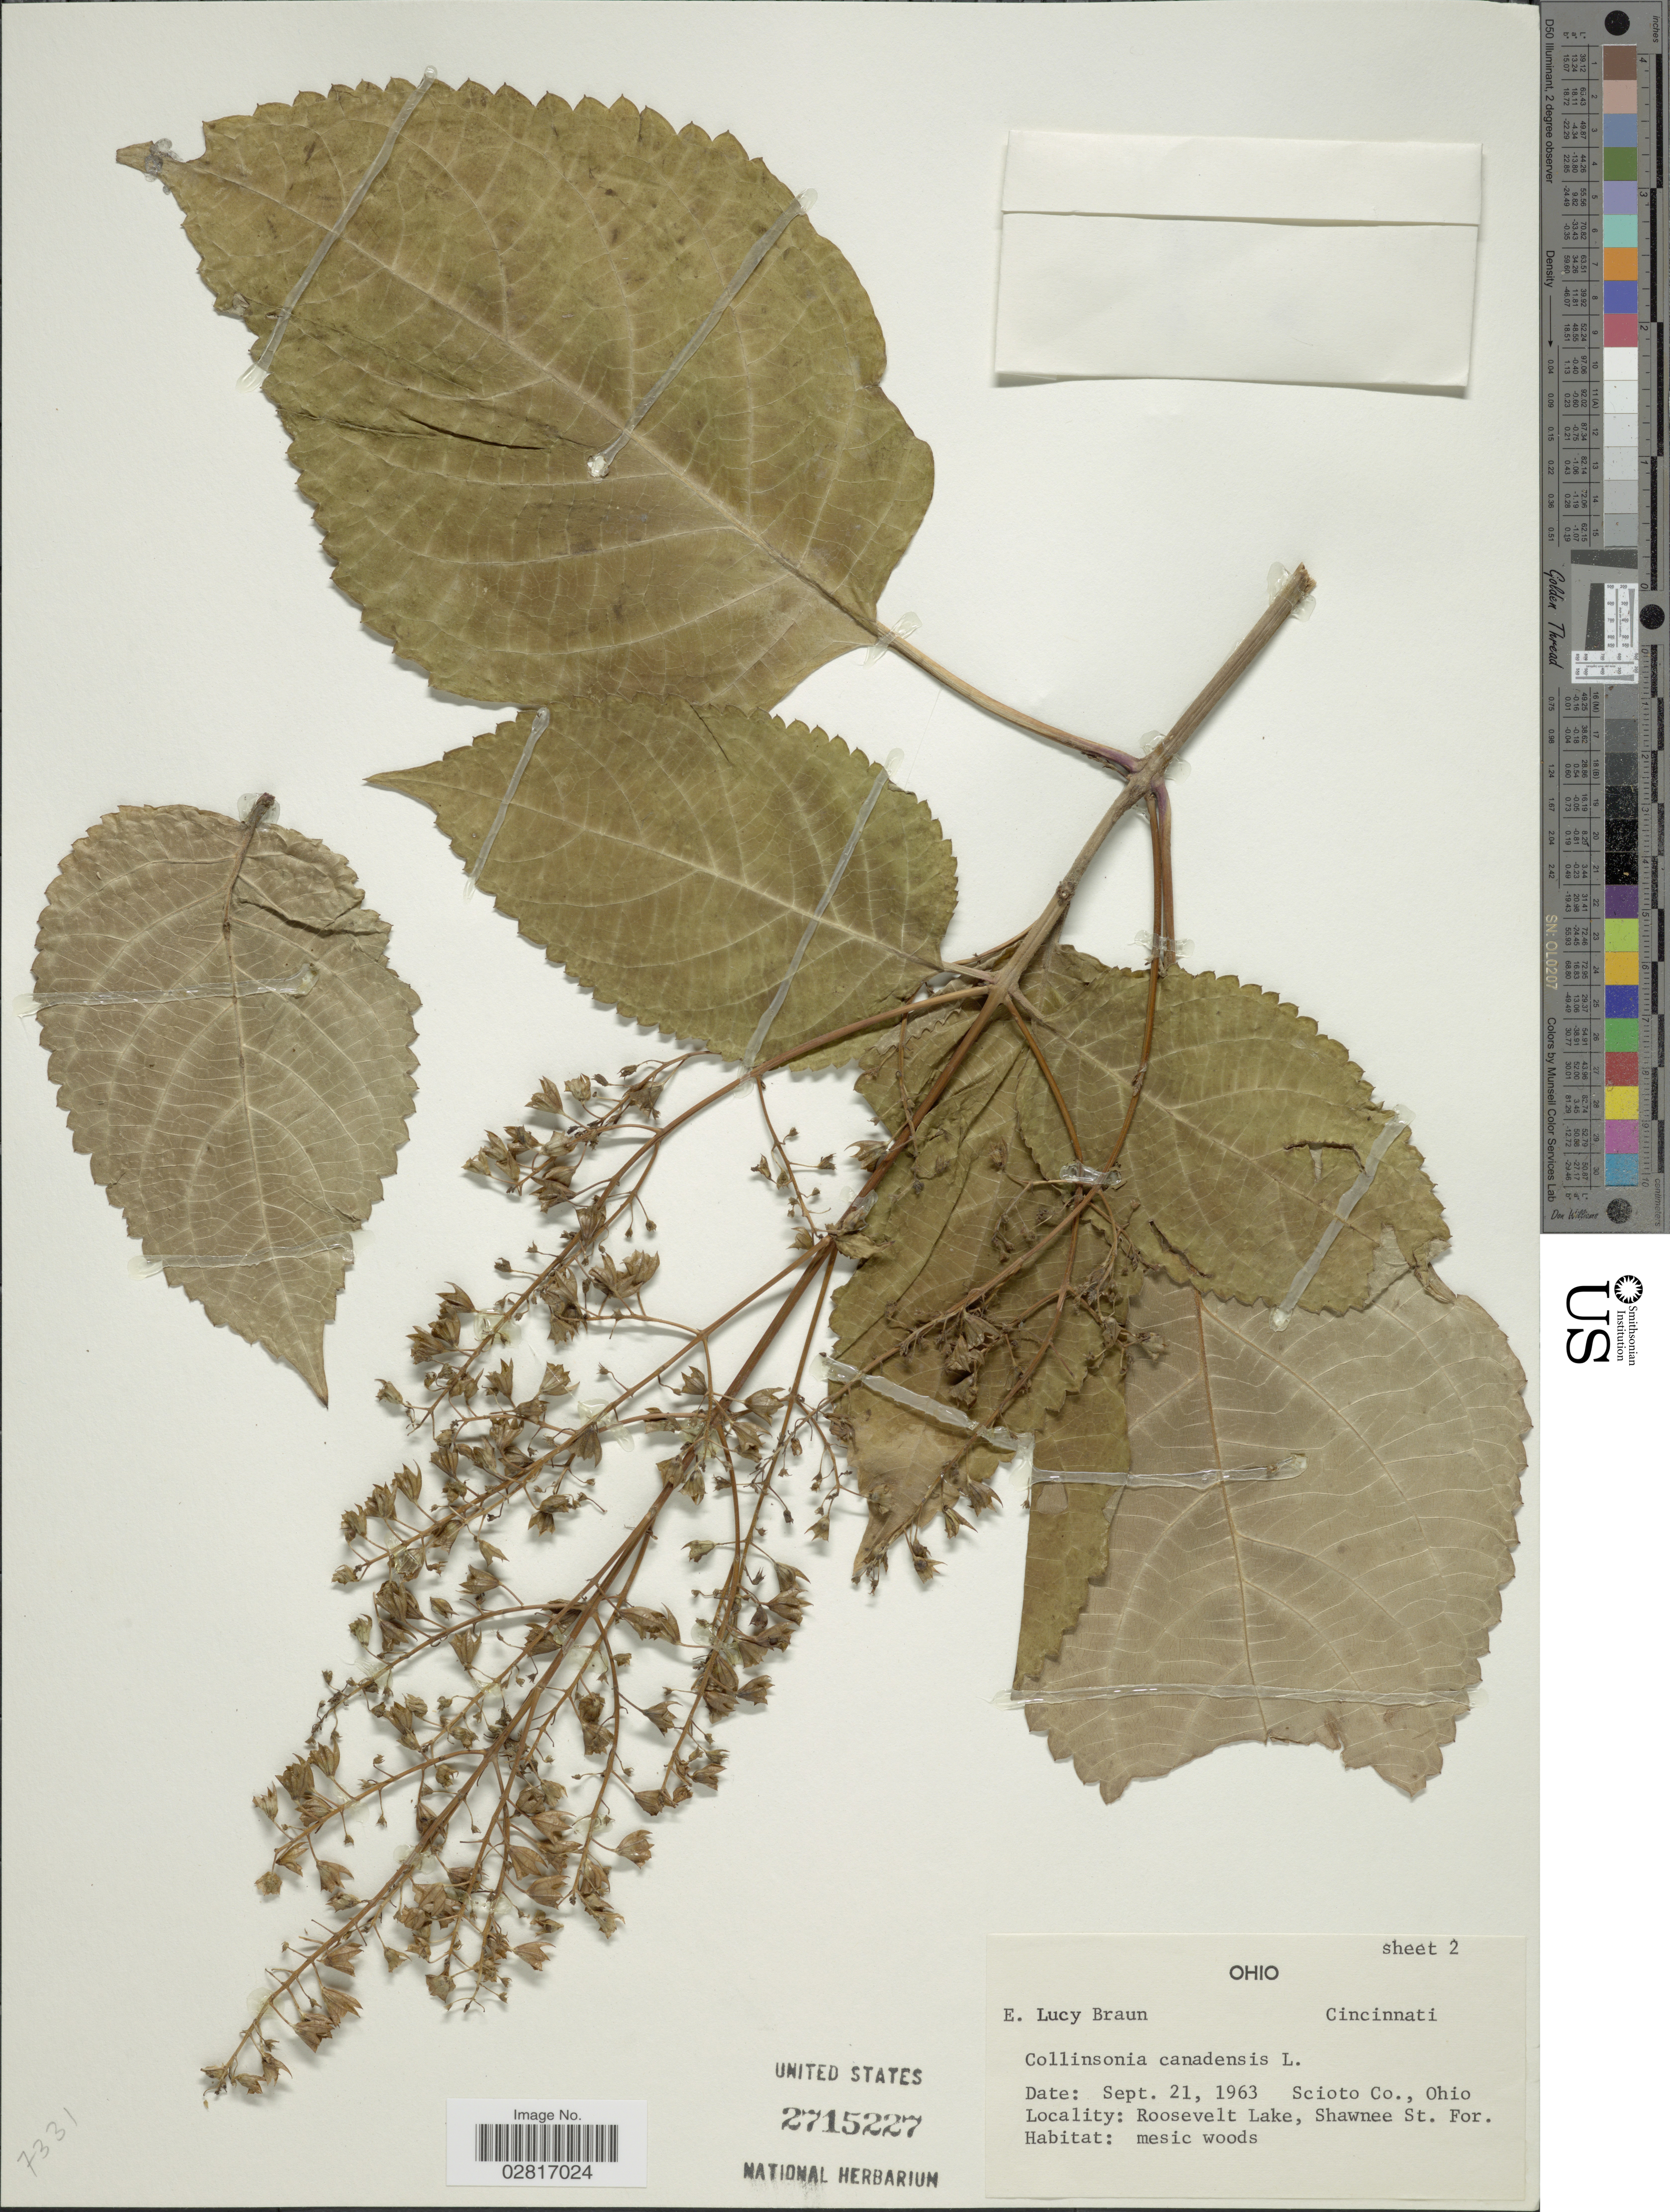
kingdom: Plantae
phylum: Tracheophyta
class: Magnoliopsida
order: Lamiales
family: Lamiaceae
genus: Collinsonia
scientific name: Collinsonia canadensis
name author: L.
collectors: E. L. Braun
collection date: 1963-09-21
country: United States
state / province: Ohio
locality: Cincinnati, Scioto Co., Roosevelt Lake, Shawnee St. For.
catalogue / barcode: US 2715227